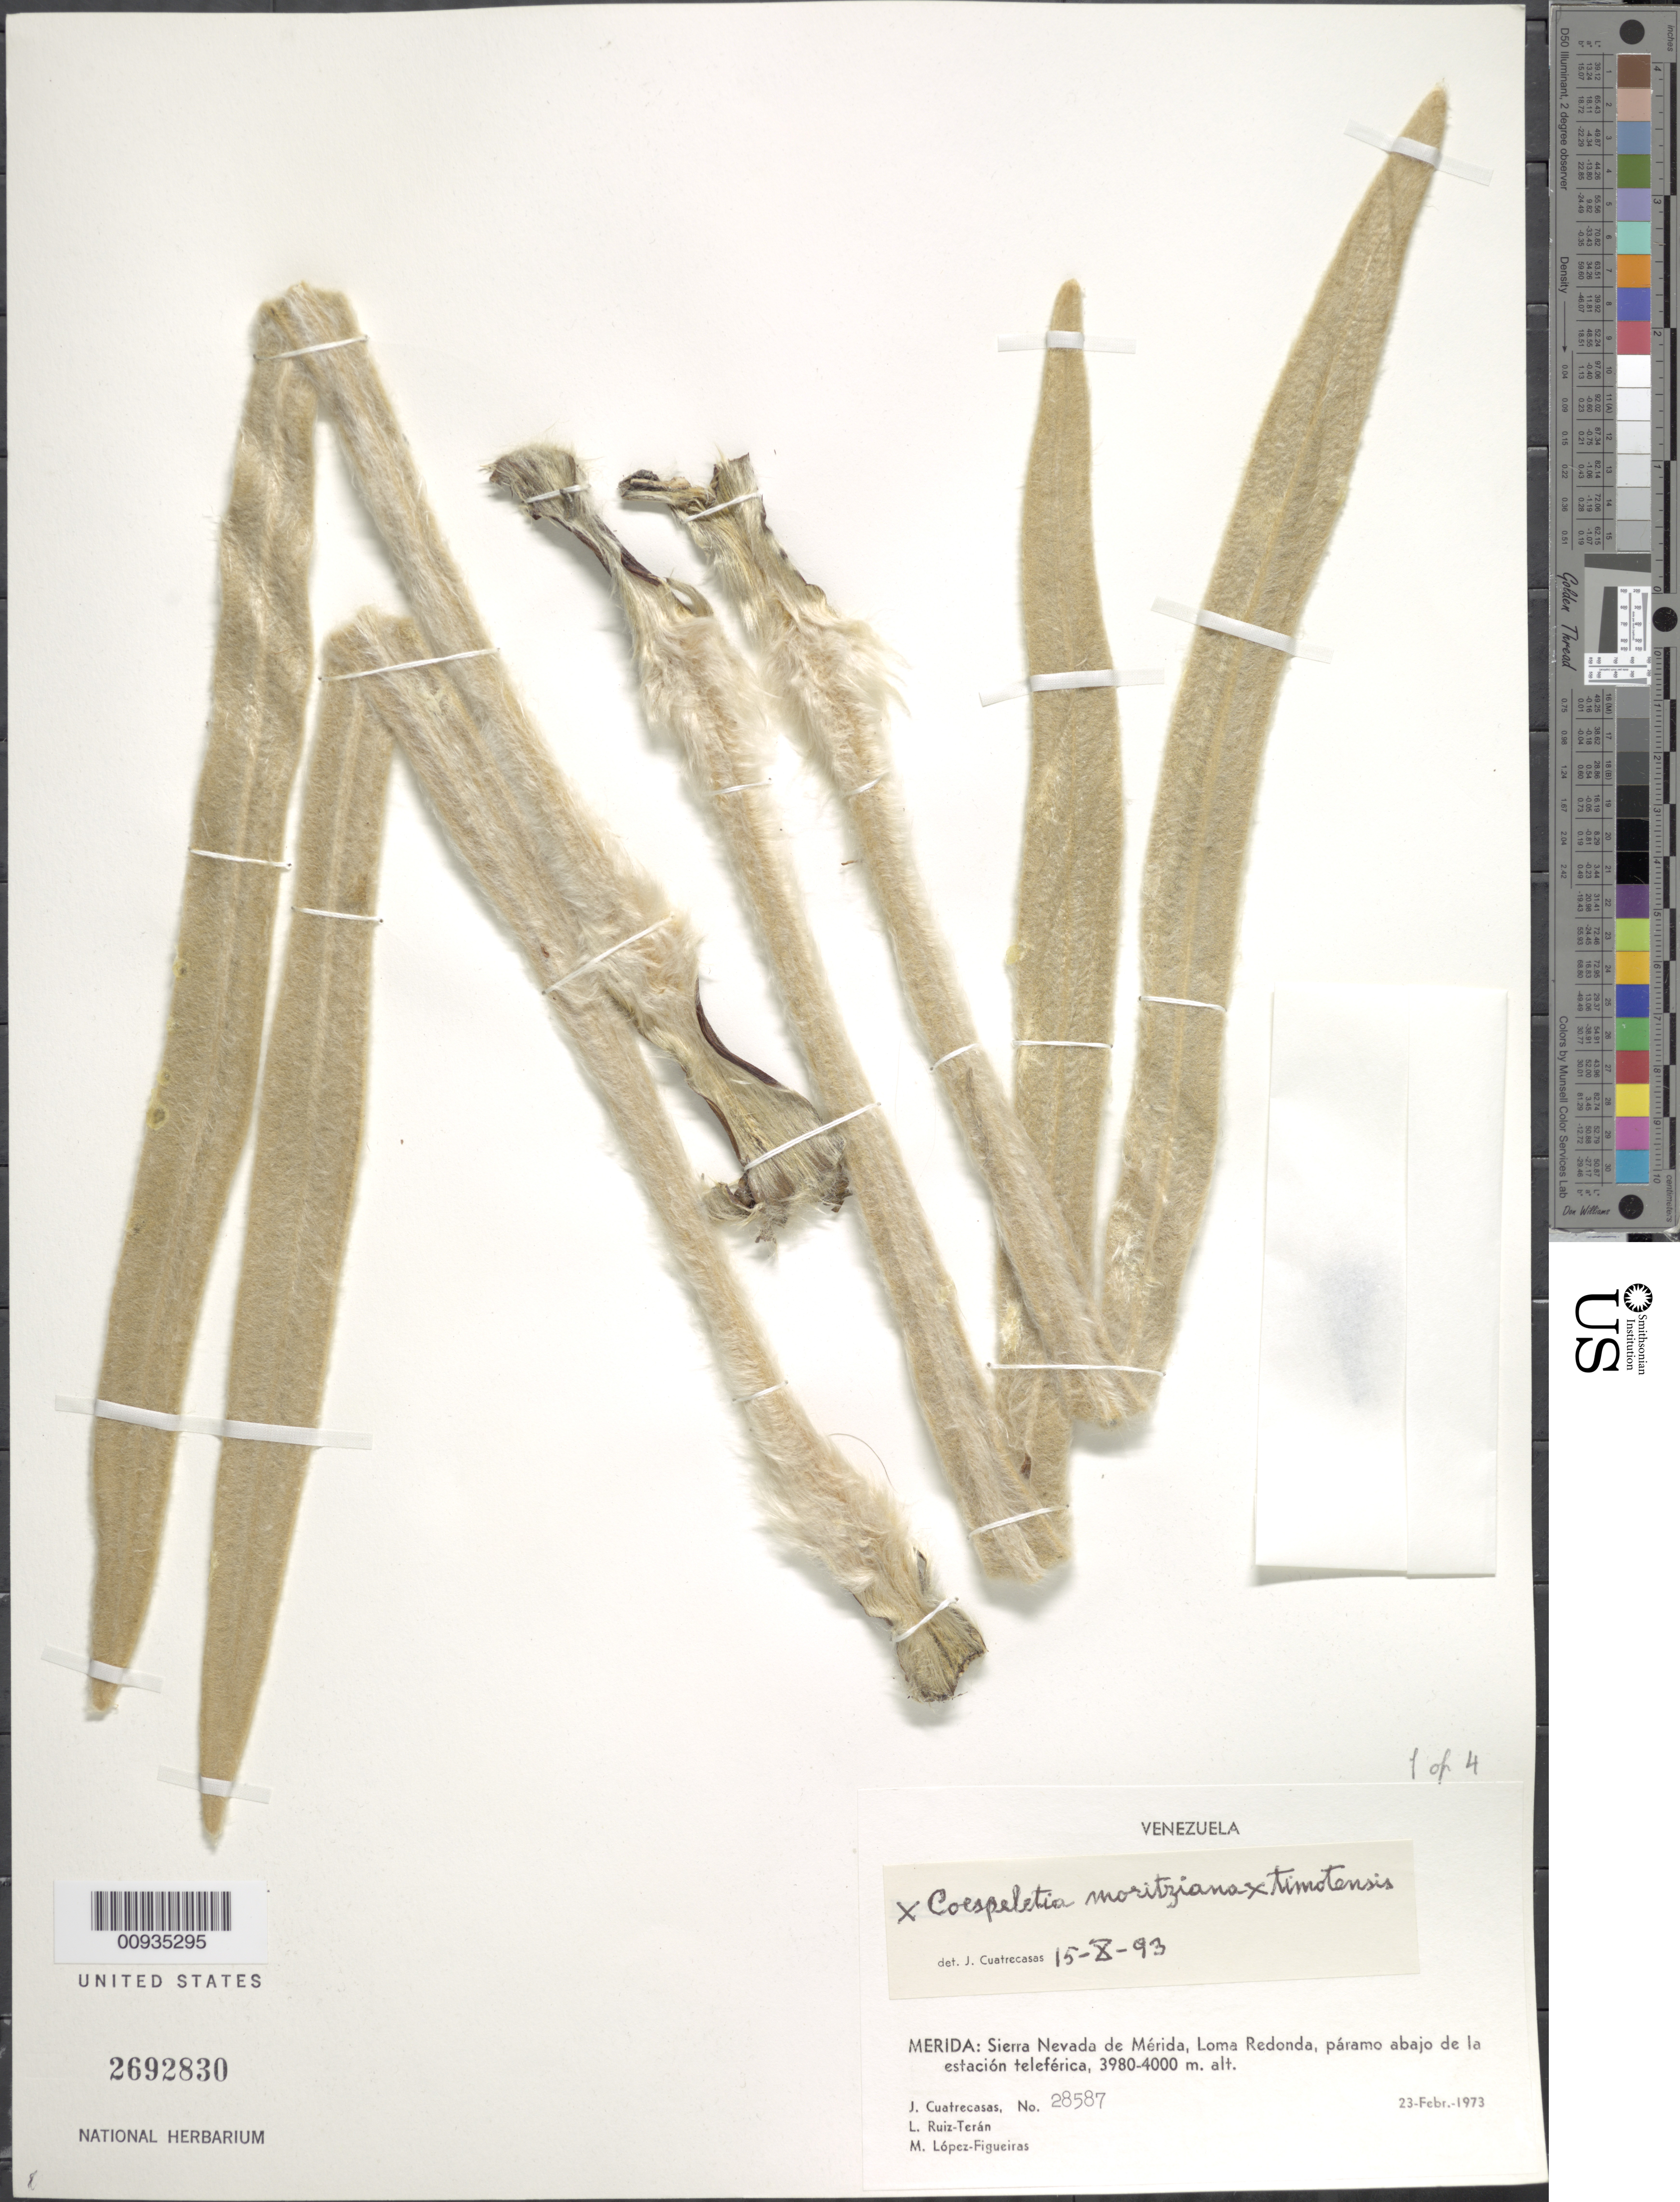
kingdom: Plantae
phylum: Tracheophyta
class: Magnoliopsida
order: Asterales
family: Asteraceae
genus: Coespeletia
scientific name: Coespeletia moritziana x C. timotensis (Cuatrec.) Cuatrec.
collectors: J. Cuatrecasas, L. E. Ruíz-Terán & M. López Figueiras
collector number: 28587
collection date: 1973-02-23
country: Venezuela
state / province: Mérida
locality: Sierra Nevada de Merida, Loma Redonda, paramo abajo de la estacion teleferica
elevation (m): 3980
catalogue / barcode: US 2692830